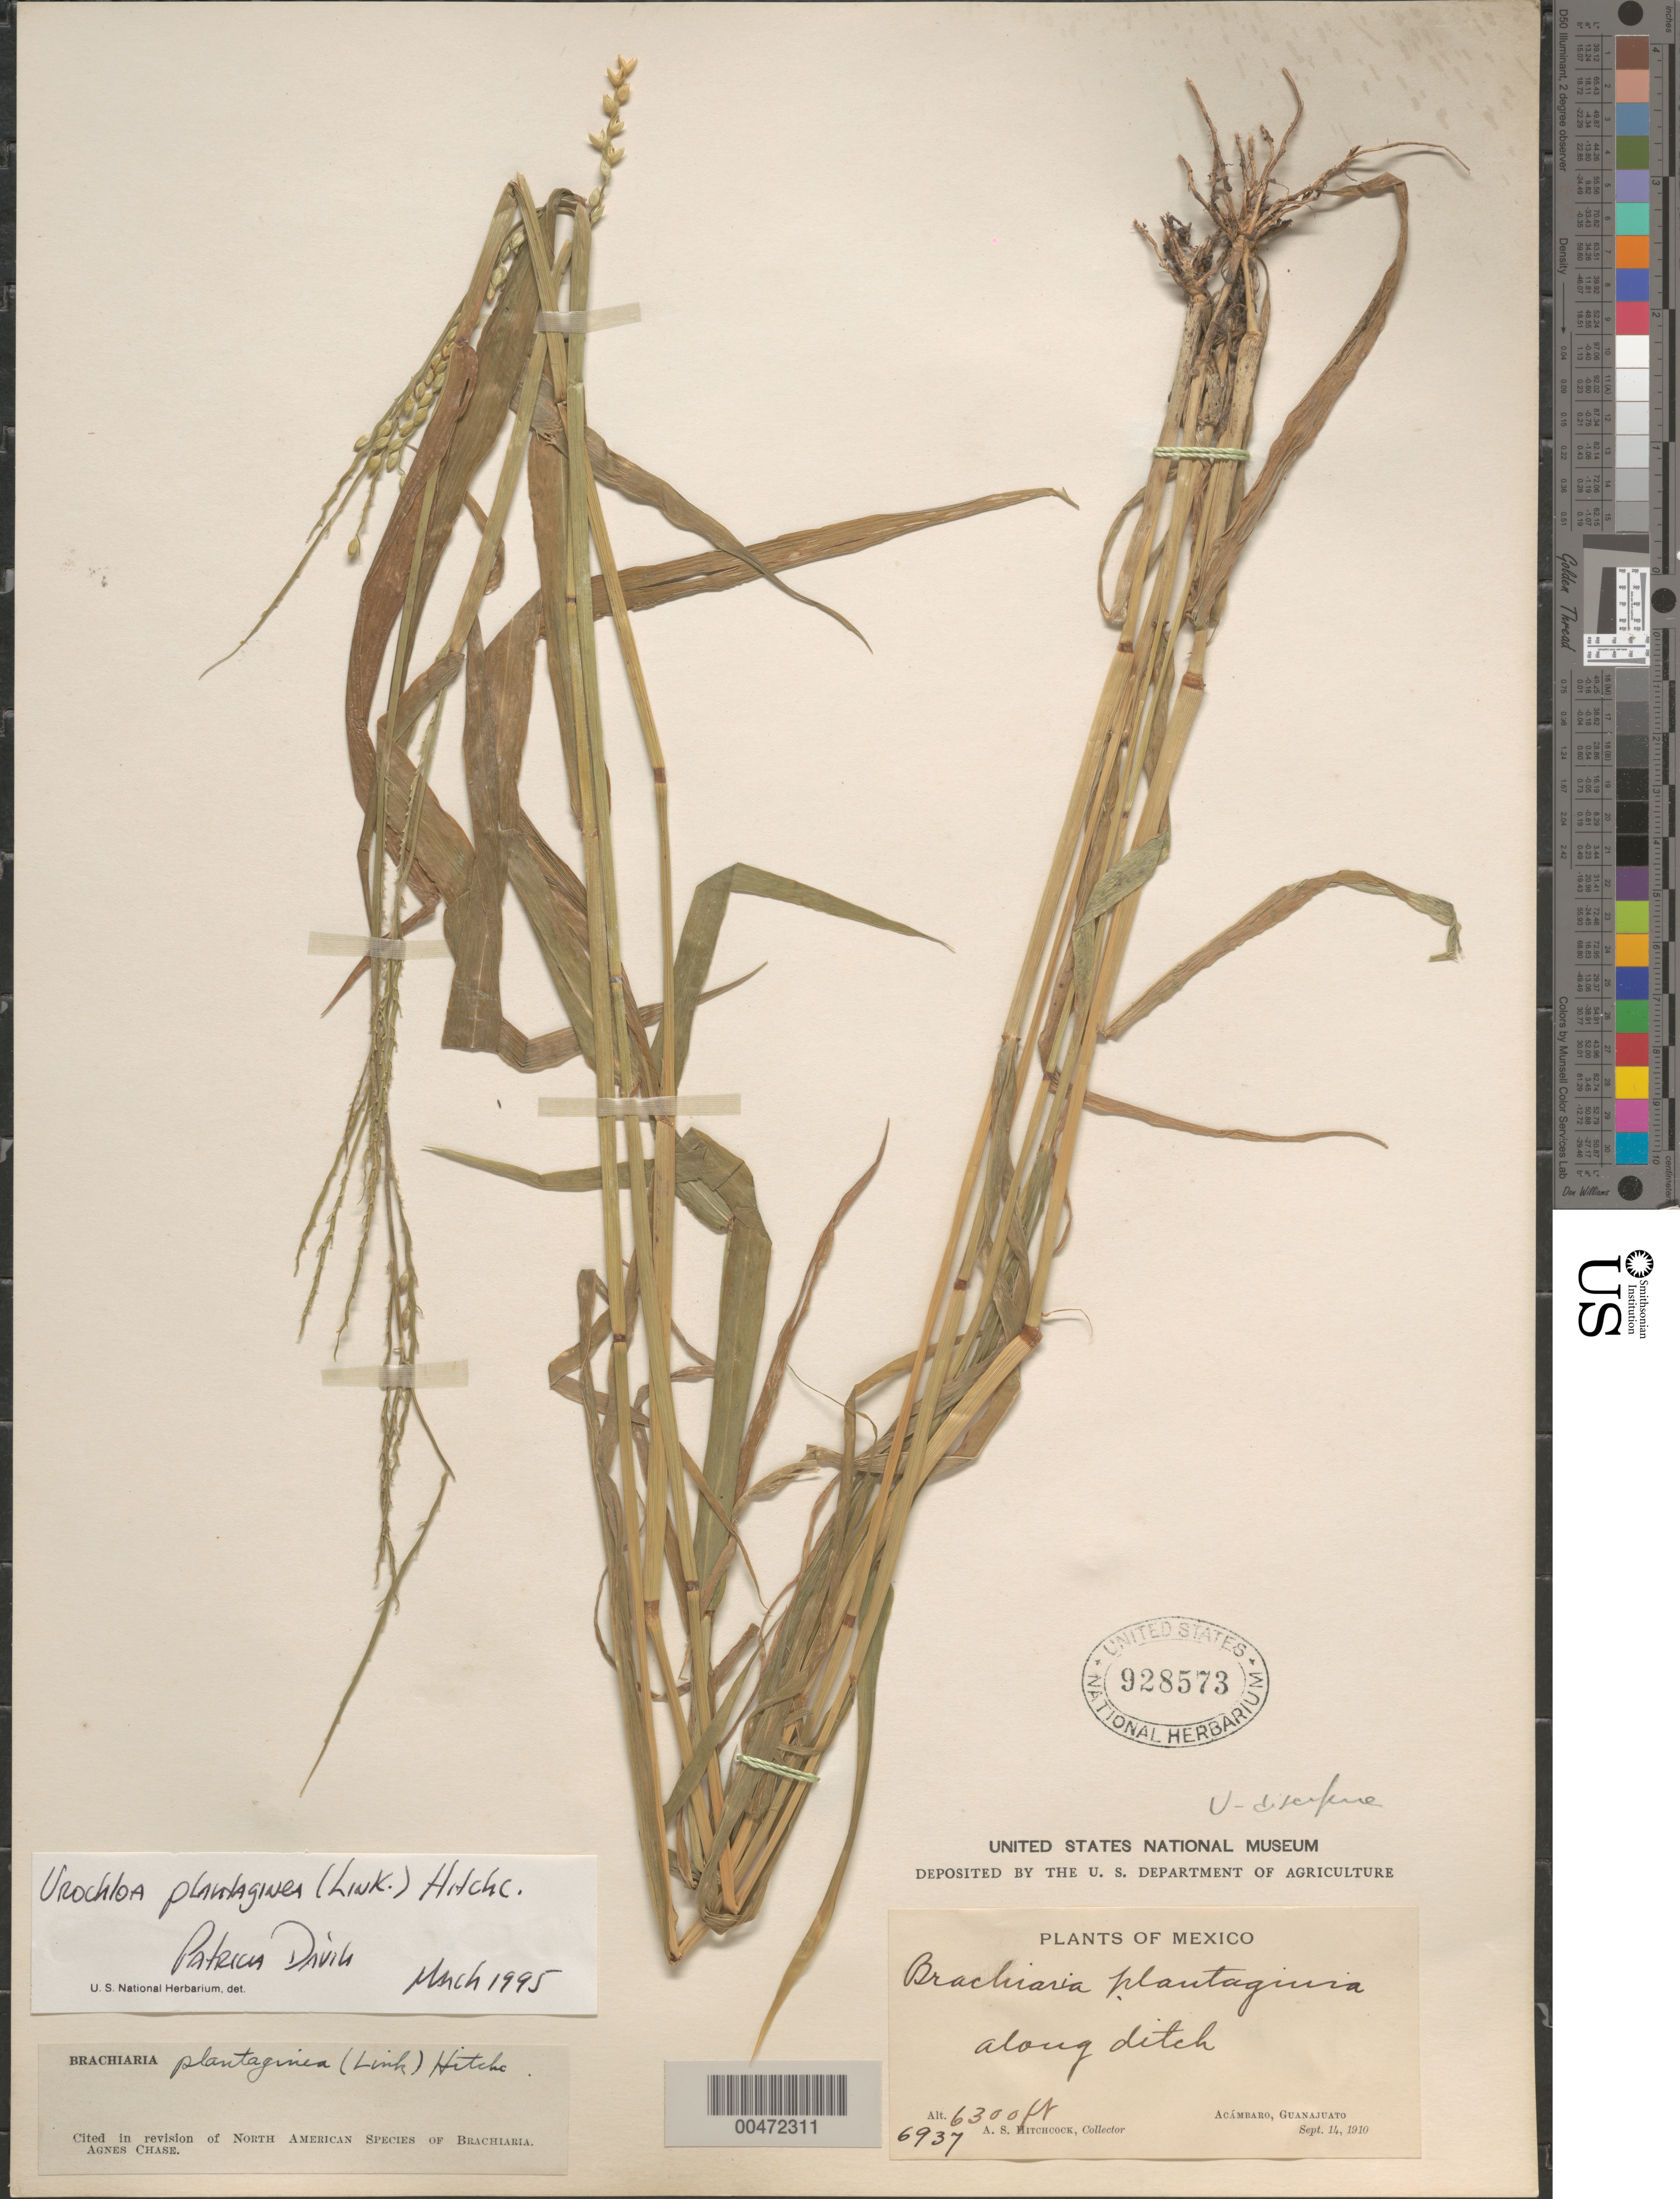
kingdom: Plantae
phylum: Tracheophyta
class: Liliopsida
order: Poales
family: Poaceae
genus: Urochloa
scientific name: Urochloa plantiginea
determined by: Dávila, P. D.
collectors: A. S. Hitchcock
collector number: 6937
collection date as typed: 14 Sep 1910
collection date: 1910-09-14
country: Mexico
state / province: Guanajuato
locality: Acámbaro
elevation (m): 1920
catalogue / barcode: US 928573